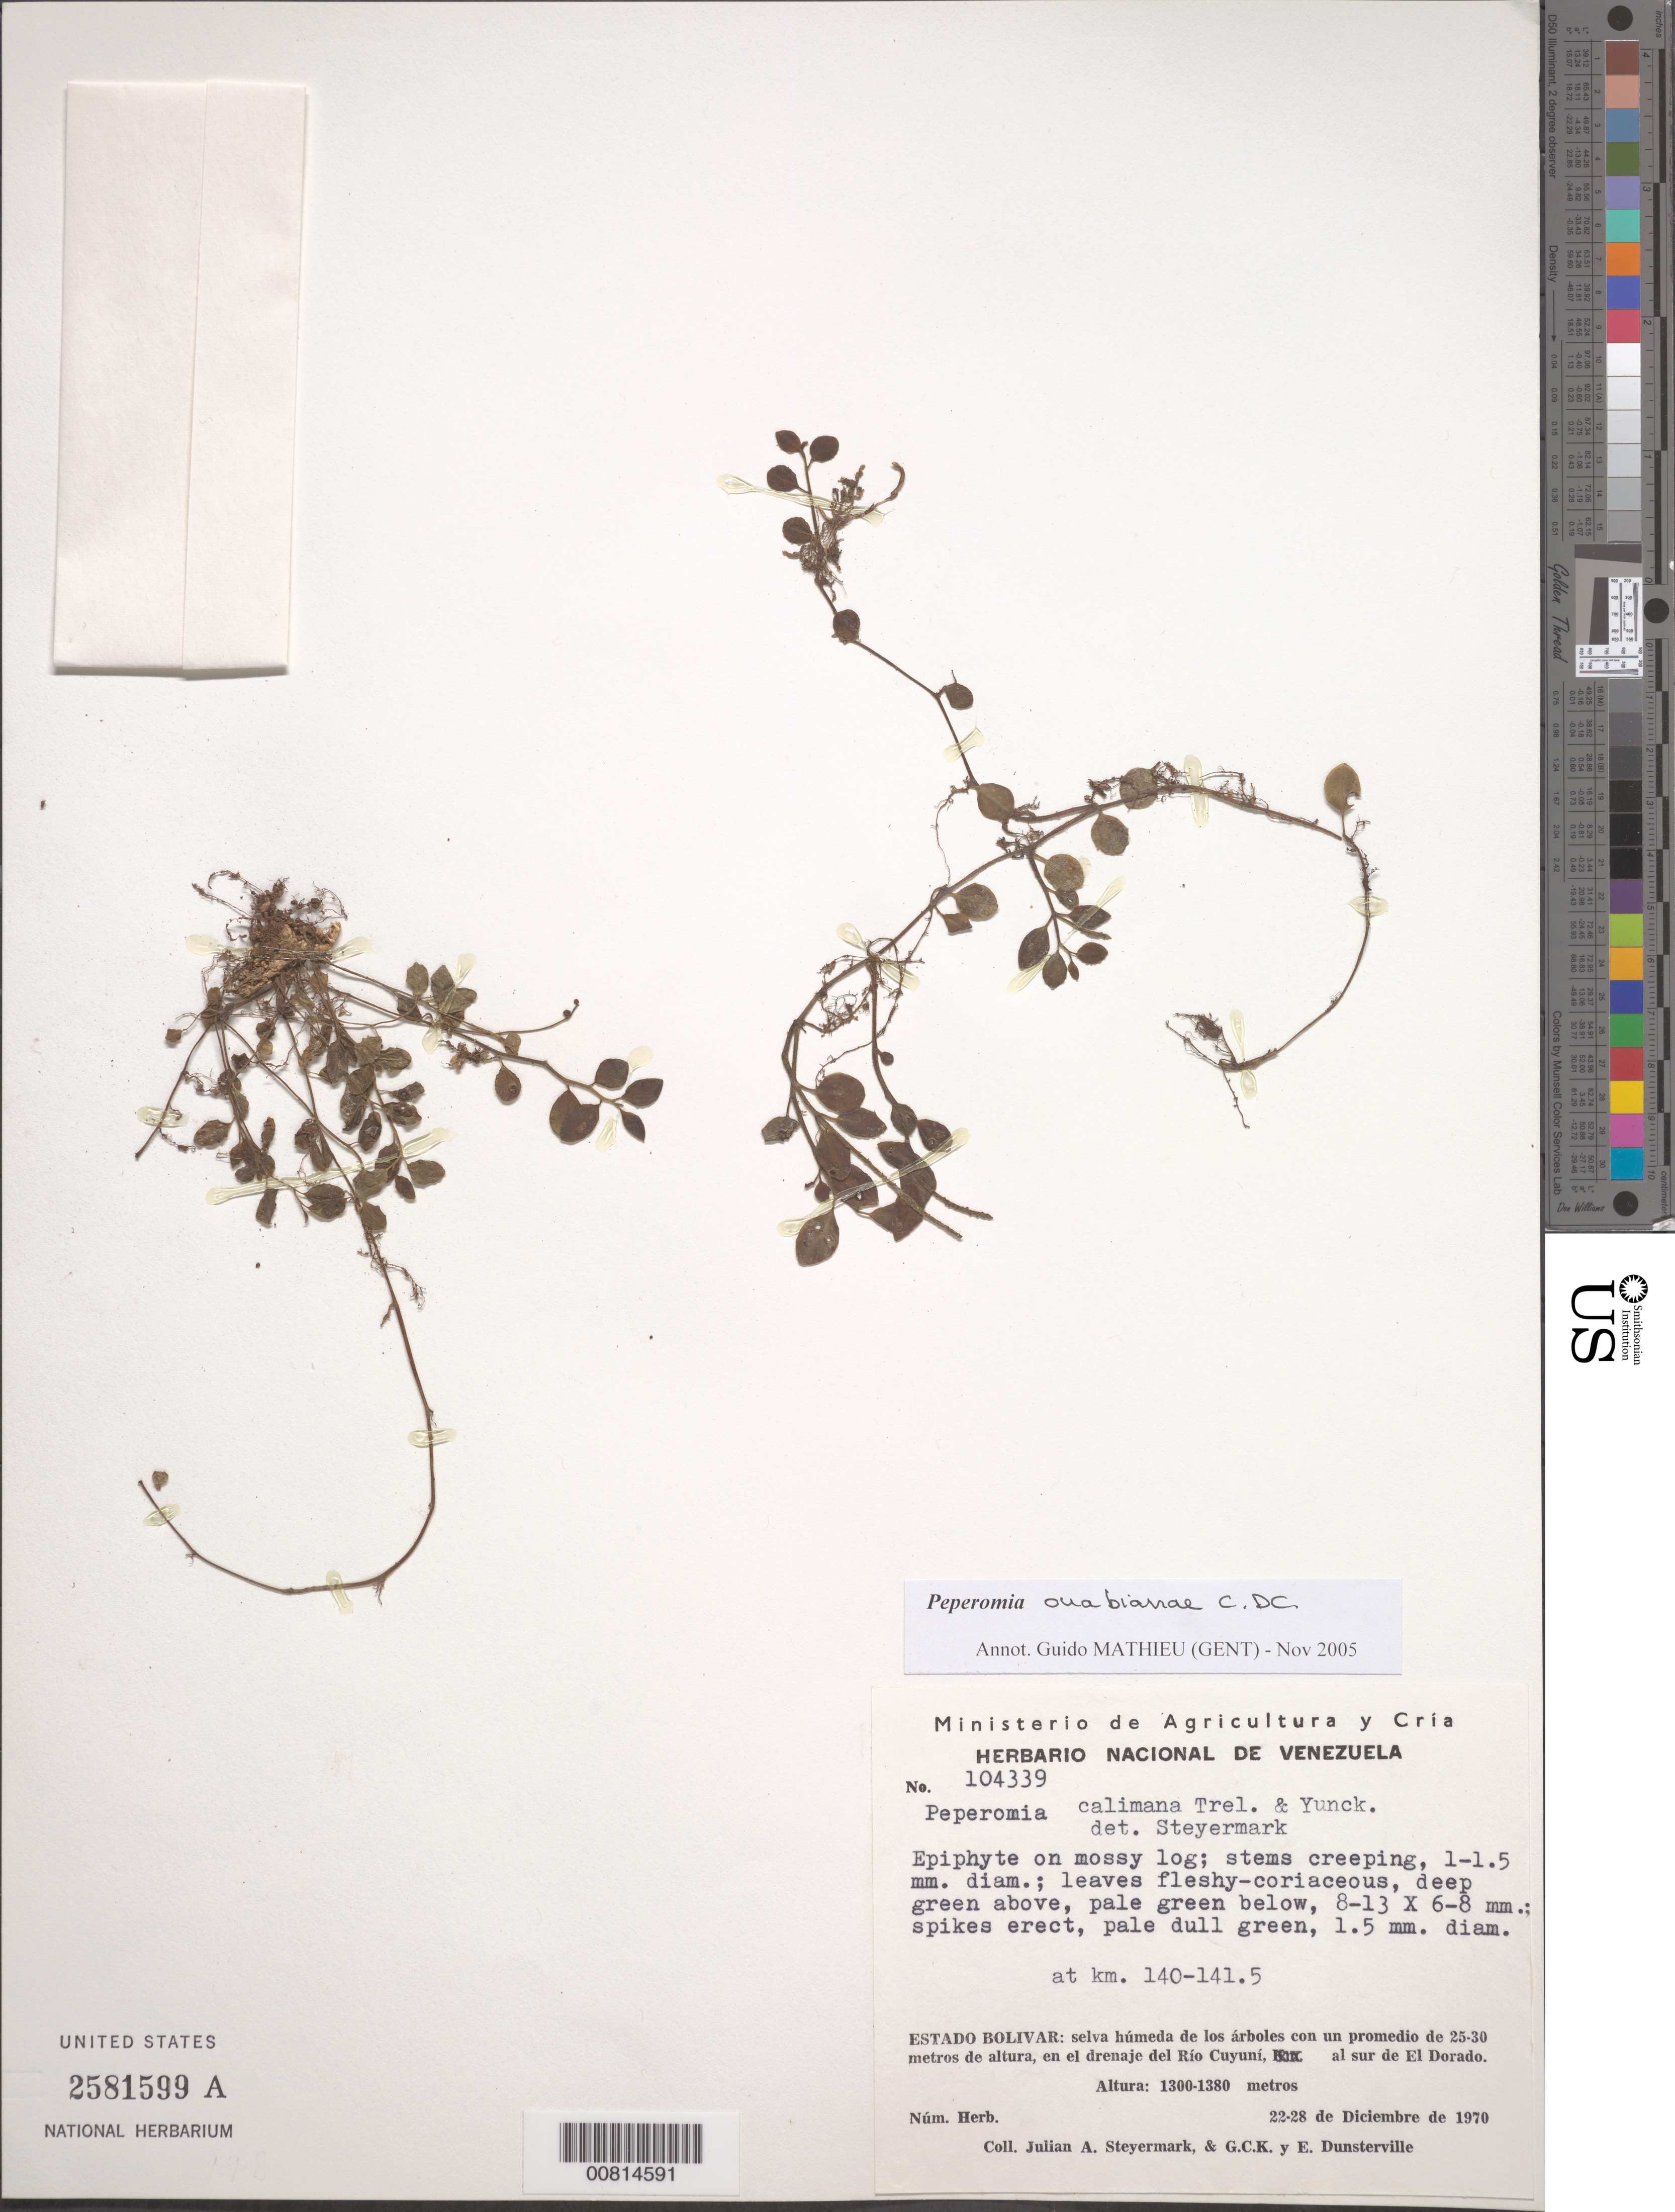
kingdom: Plantae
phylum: Tracheophyta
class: Magnoliopsida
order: Piperales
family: Piperaceae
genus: Peperomia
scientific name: Peperomia ouabianae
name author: C. DC.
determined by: Mathieu, Guido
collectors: J. Steyermark, G. C. K. Dunsterville & E. Dunsterville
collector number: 104339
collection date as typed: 22-Dec-70 to 28-Dec-70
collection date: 1970-12-22/1970-12-28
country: Venezuela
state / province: Bolívar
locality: Río Cuyuni, S of El Dorado, km 140-141.5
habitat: Selva húmeda de los arboles con un promedio de 25-30 m de altura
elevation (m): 1300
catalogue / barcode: US 2581599A